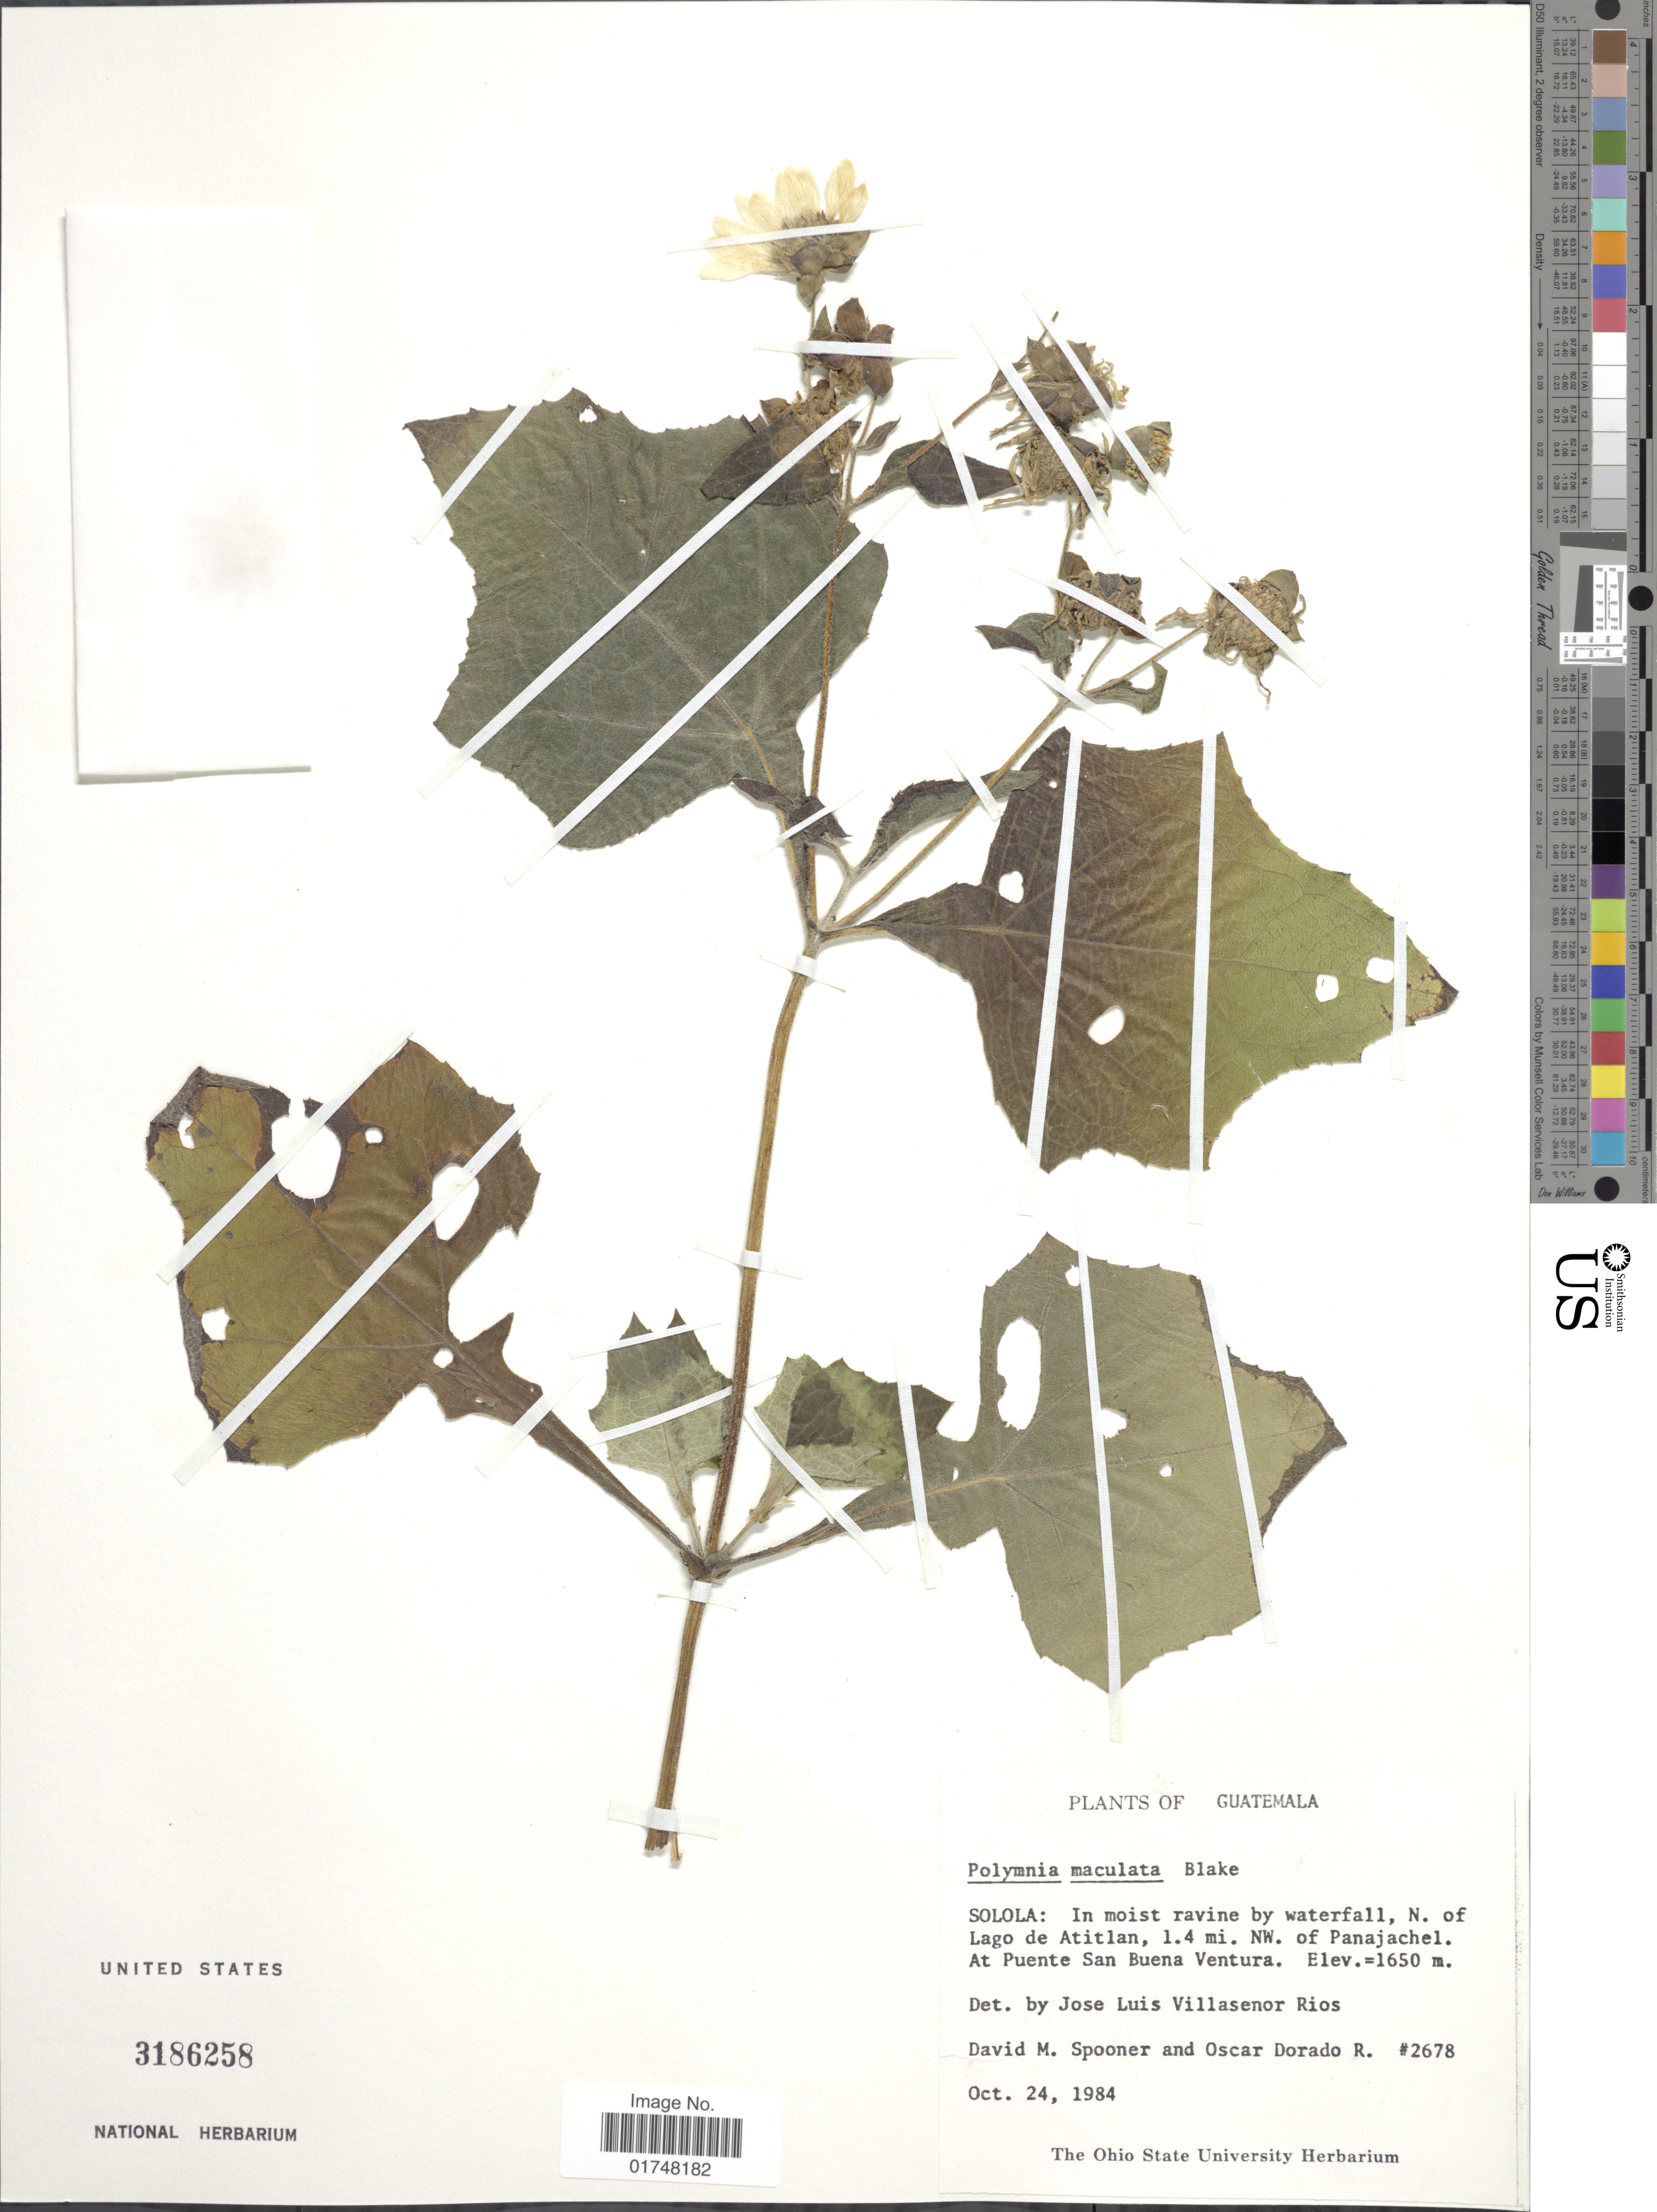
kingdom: Plantae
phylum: Tracheophyta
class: Magnoliopsida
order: Asterales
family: Asteraceae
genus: Smallanthus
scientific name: Smallanthus maculatus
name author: (Cav.) H. Rob.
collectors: D. Spooner & O. R. Dorado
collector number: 2678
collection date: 1984-10-24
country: Guatemala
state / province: Sololá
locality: N of Lago de Atitlan, 1.4 mi. NW. of Panajachel At Puente San Buena Ventura.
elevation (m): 1650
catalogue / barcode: US 3186258